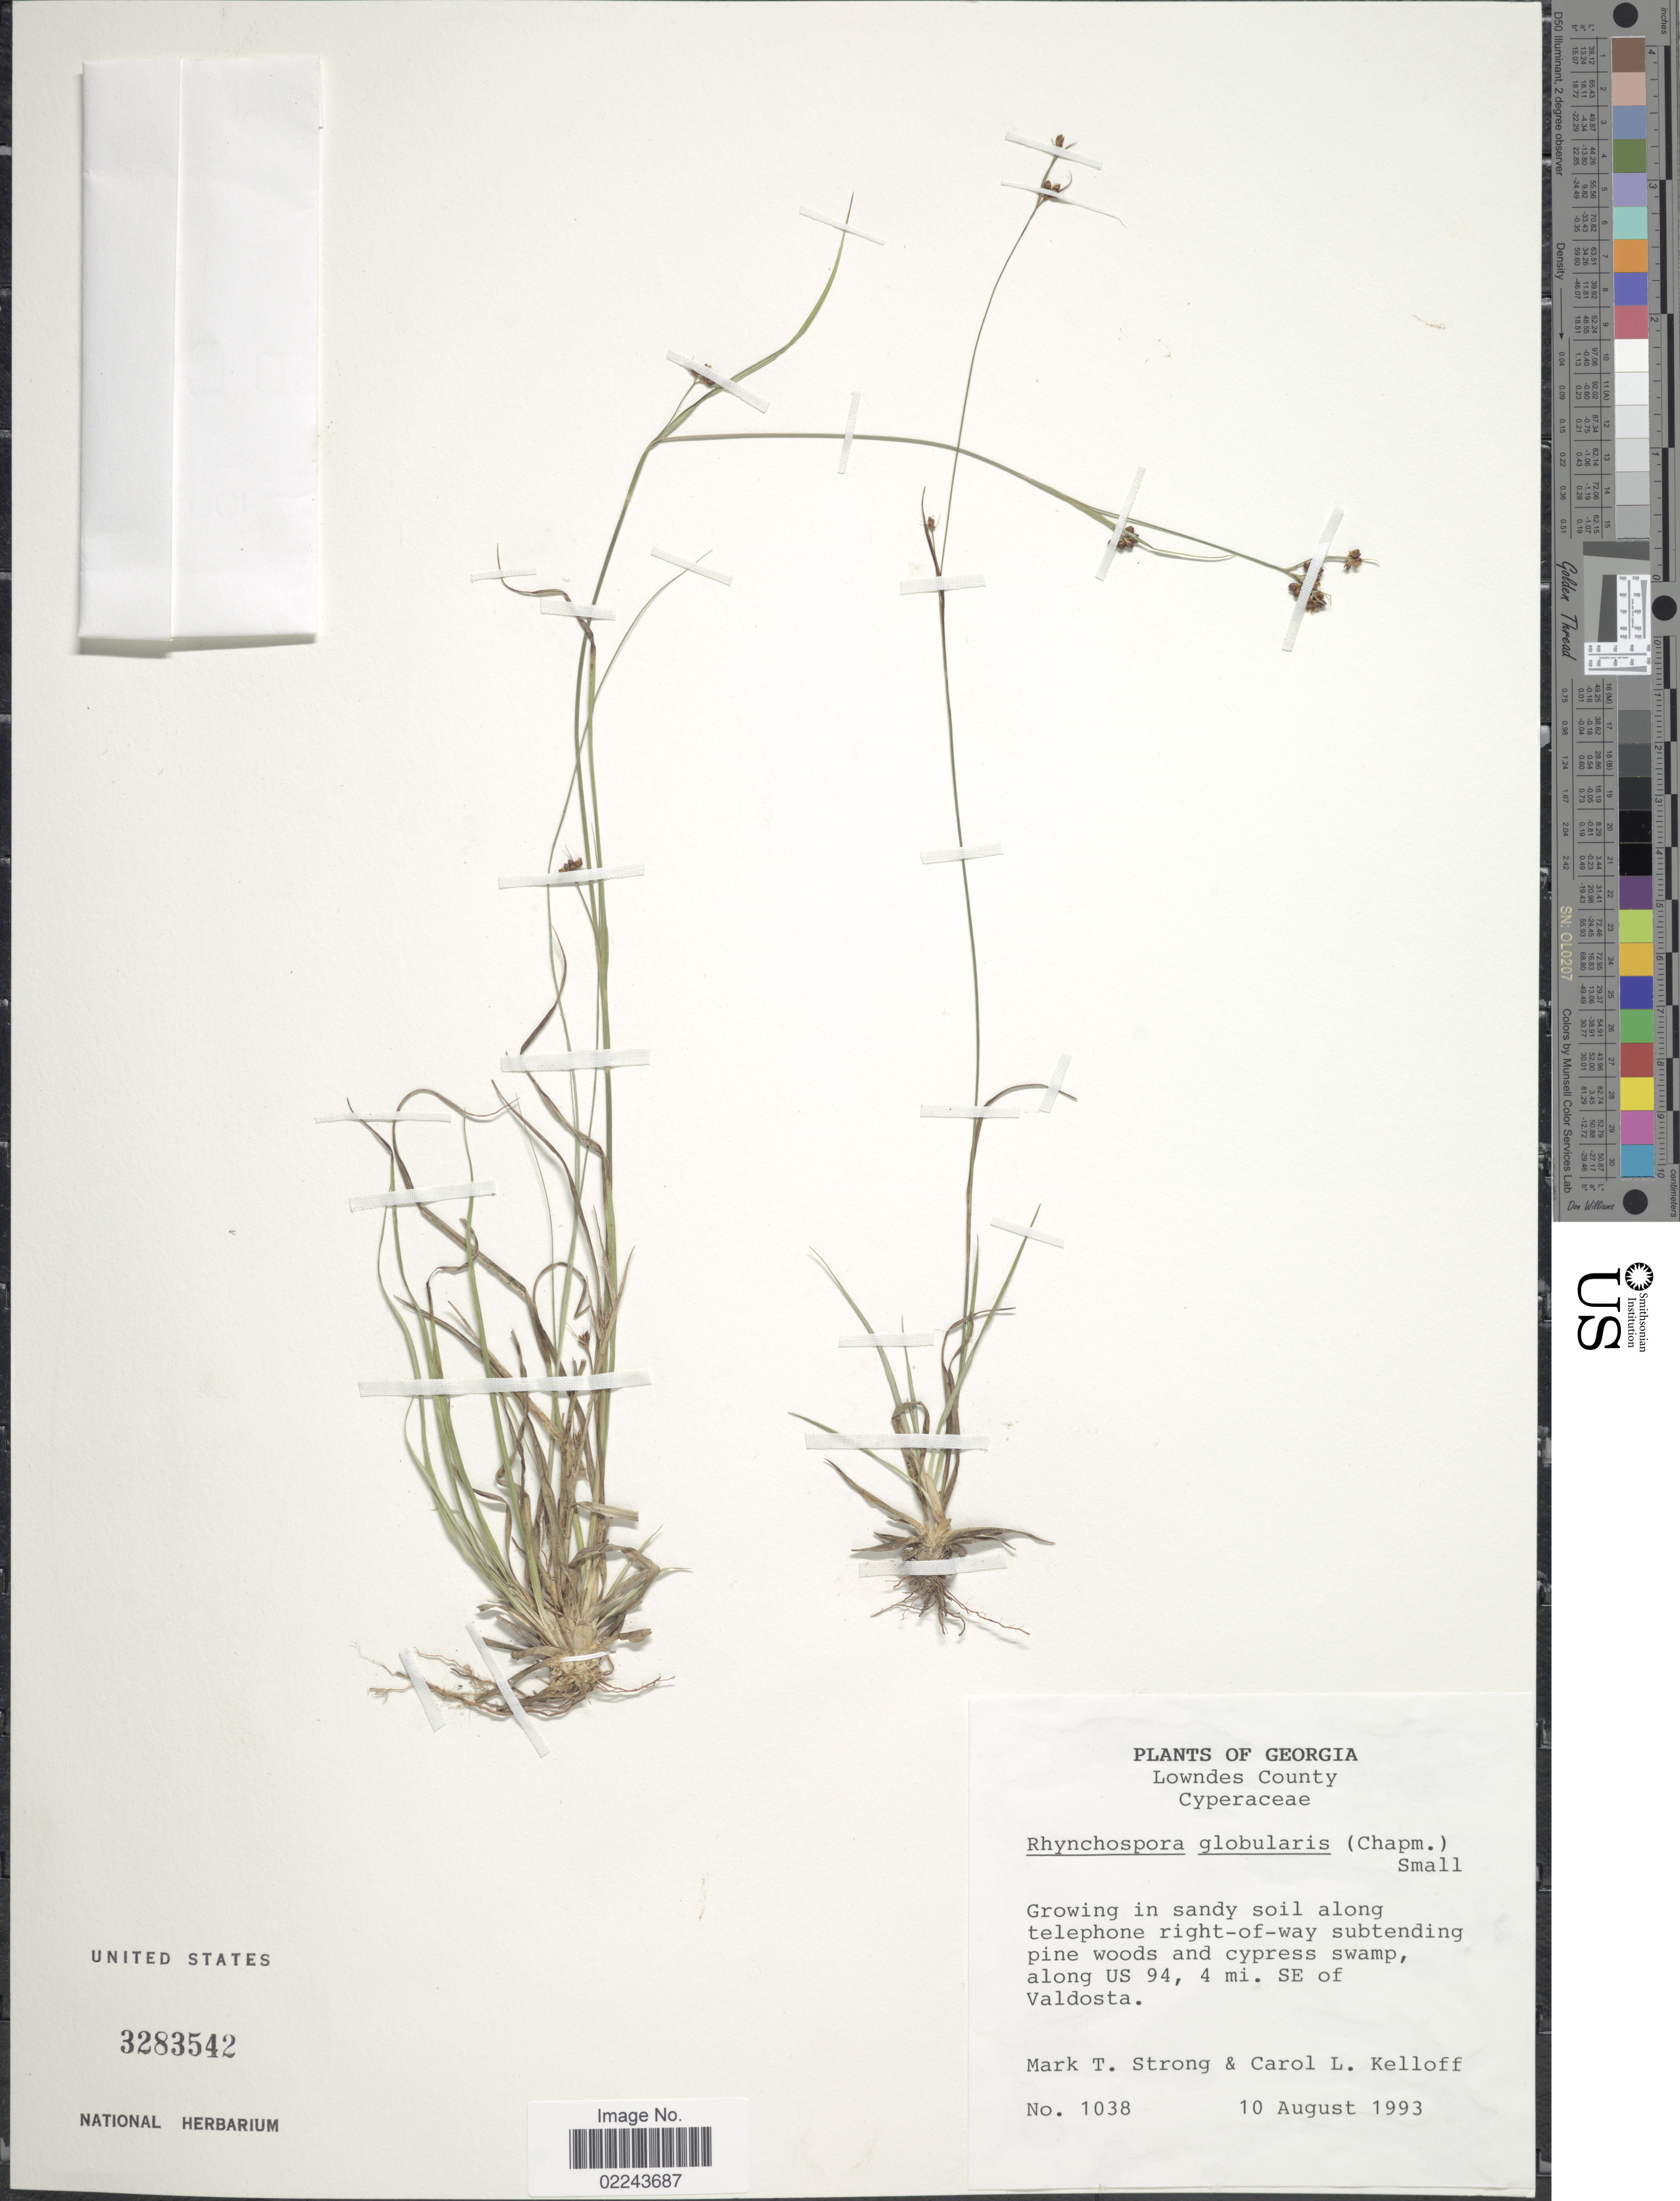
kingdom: Plantae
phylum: Tracheophyta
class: Liliopsida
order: Poales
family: Cyperaceae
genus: Rhynchospora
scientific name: Rhynchospora globularis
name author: (Chapm.) Small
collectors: M. T. Strong & C. L. Kelloff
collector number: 1038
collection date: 1993-08-10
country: United States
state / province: Georgia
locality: Lowndes County, along US 94, 4 mi SE of Valdosta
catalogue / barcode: US 3283542